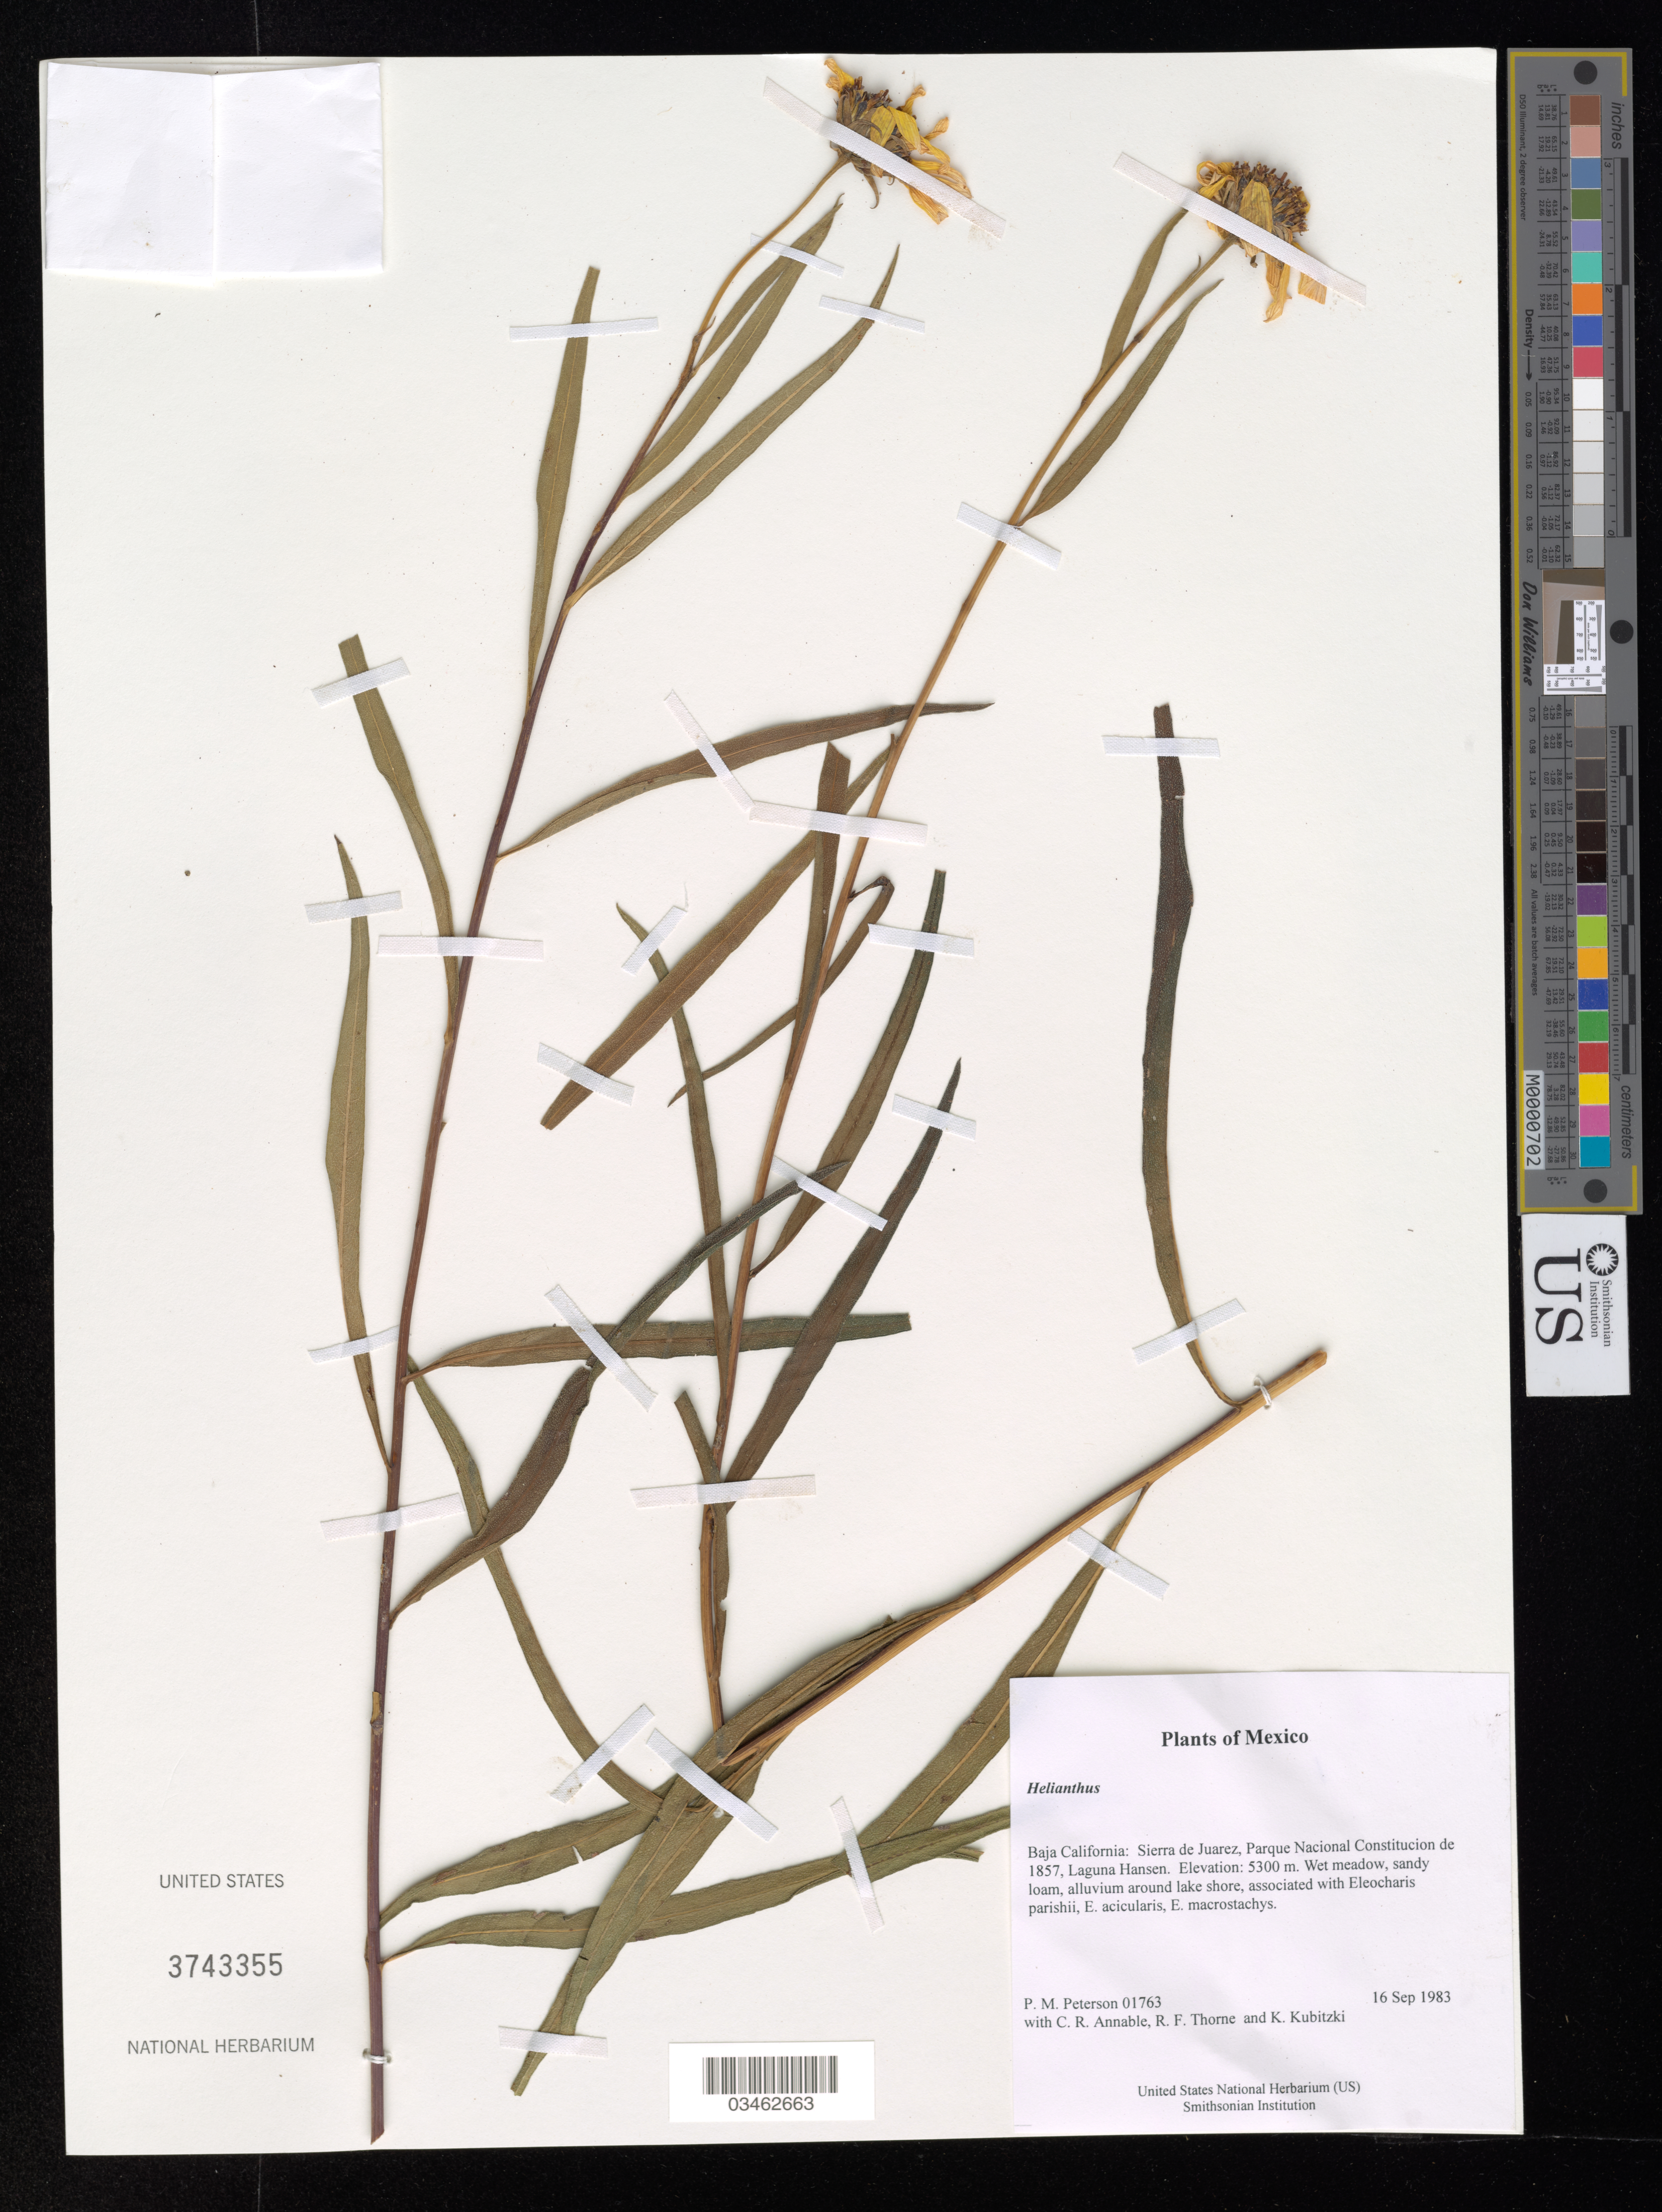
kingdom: Plantae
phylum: Tracheophyta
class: Magnoliopsida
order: Asterales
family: Asteraceae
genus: Helianthus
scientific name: Helianthus sp.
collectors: P. M. Peterson, C. R. Annable, R. F. Thorne & K. Kubitzki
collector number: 01763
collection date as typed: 16 Sep 1983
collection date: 1983-09-16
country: Mexico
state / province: Baja California Norte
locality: Sierra de Juarez, Parque Nacional Constitucion de 1857, Laguna Hansen.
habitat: Wet meadow, sandy loam, alluvium around lake shore, associated with Eleocharis parishii, E. acicularis, E. macrostachys.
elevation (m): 5300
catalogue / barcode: US 3743355